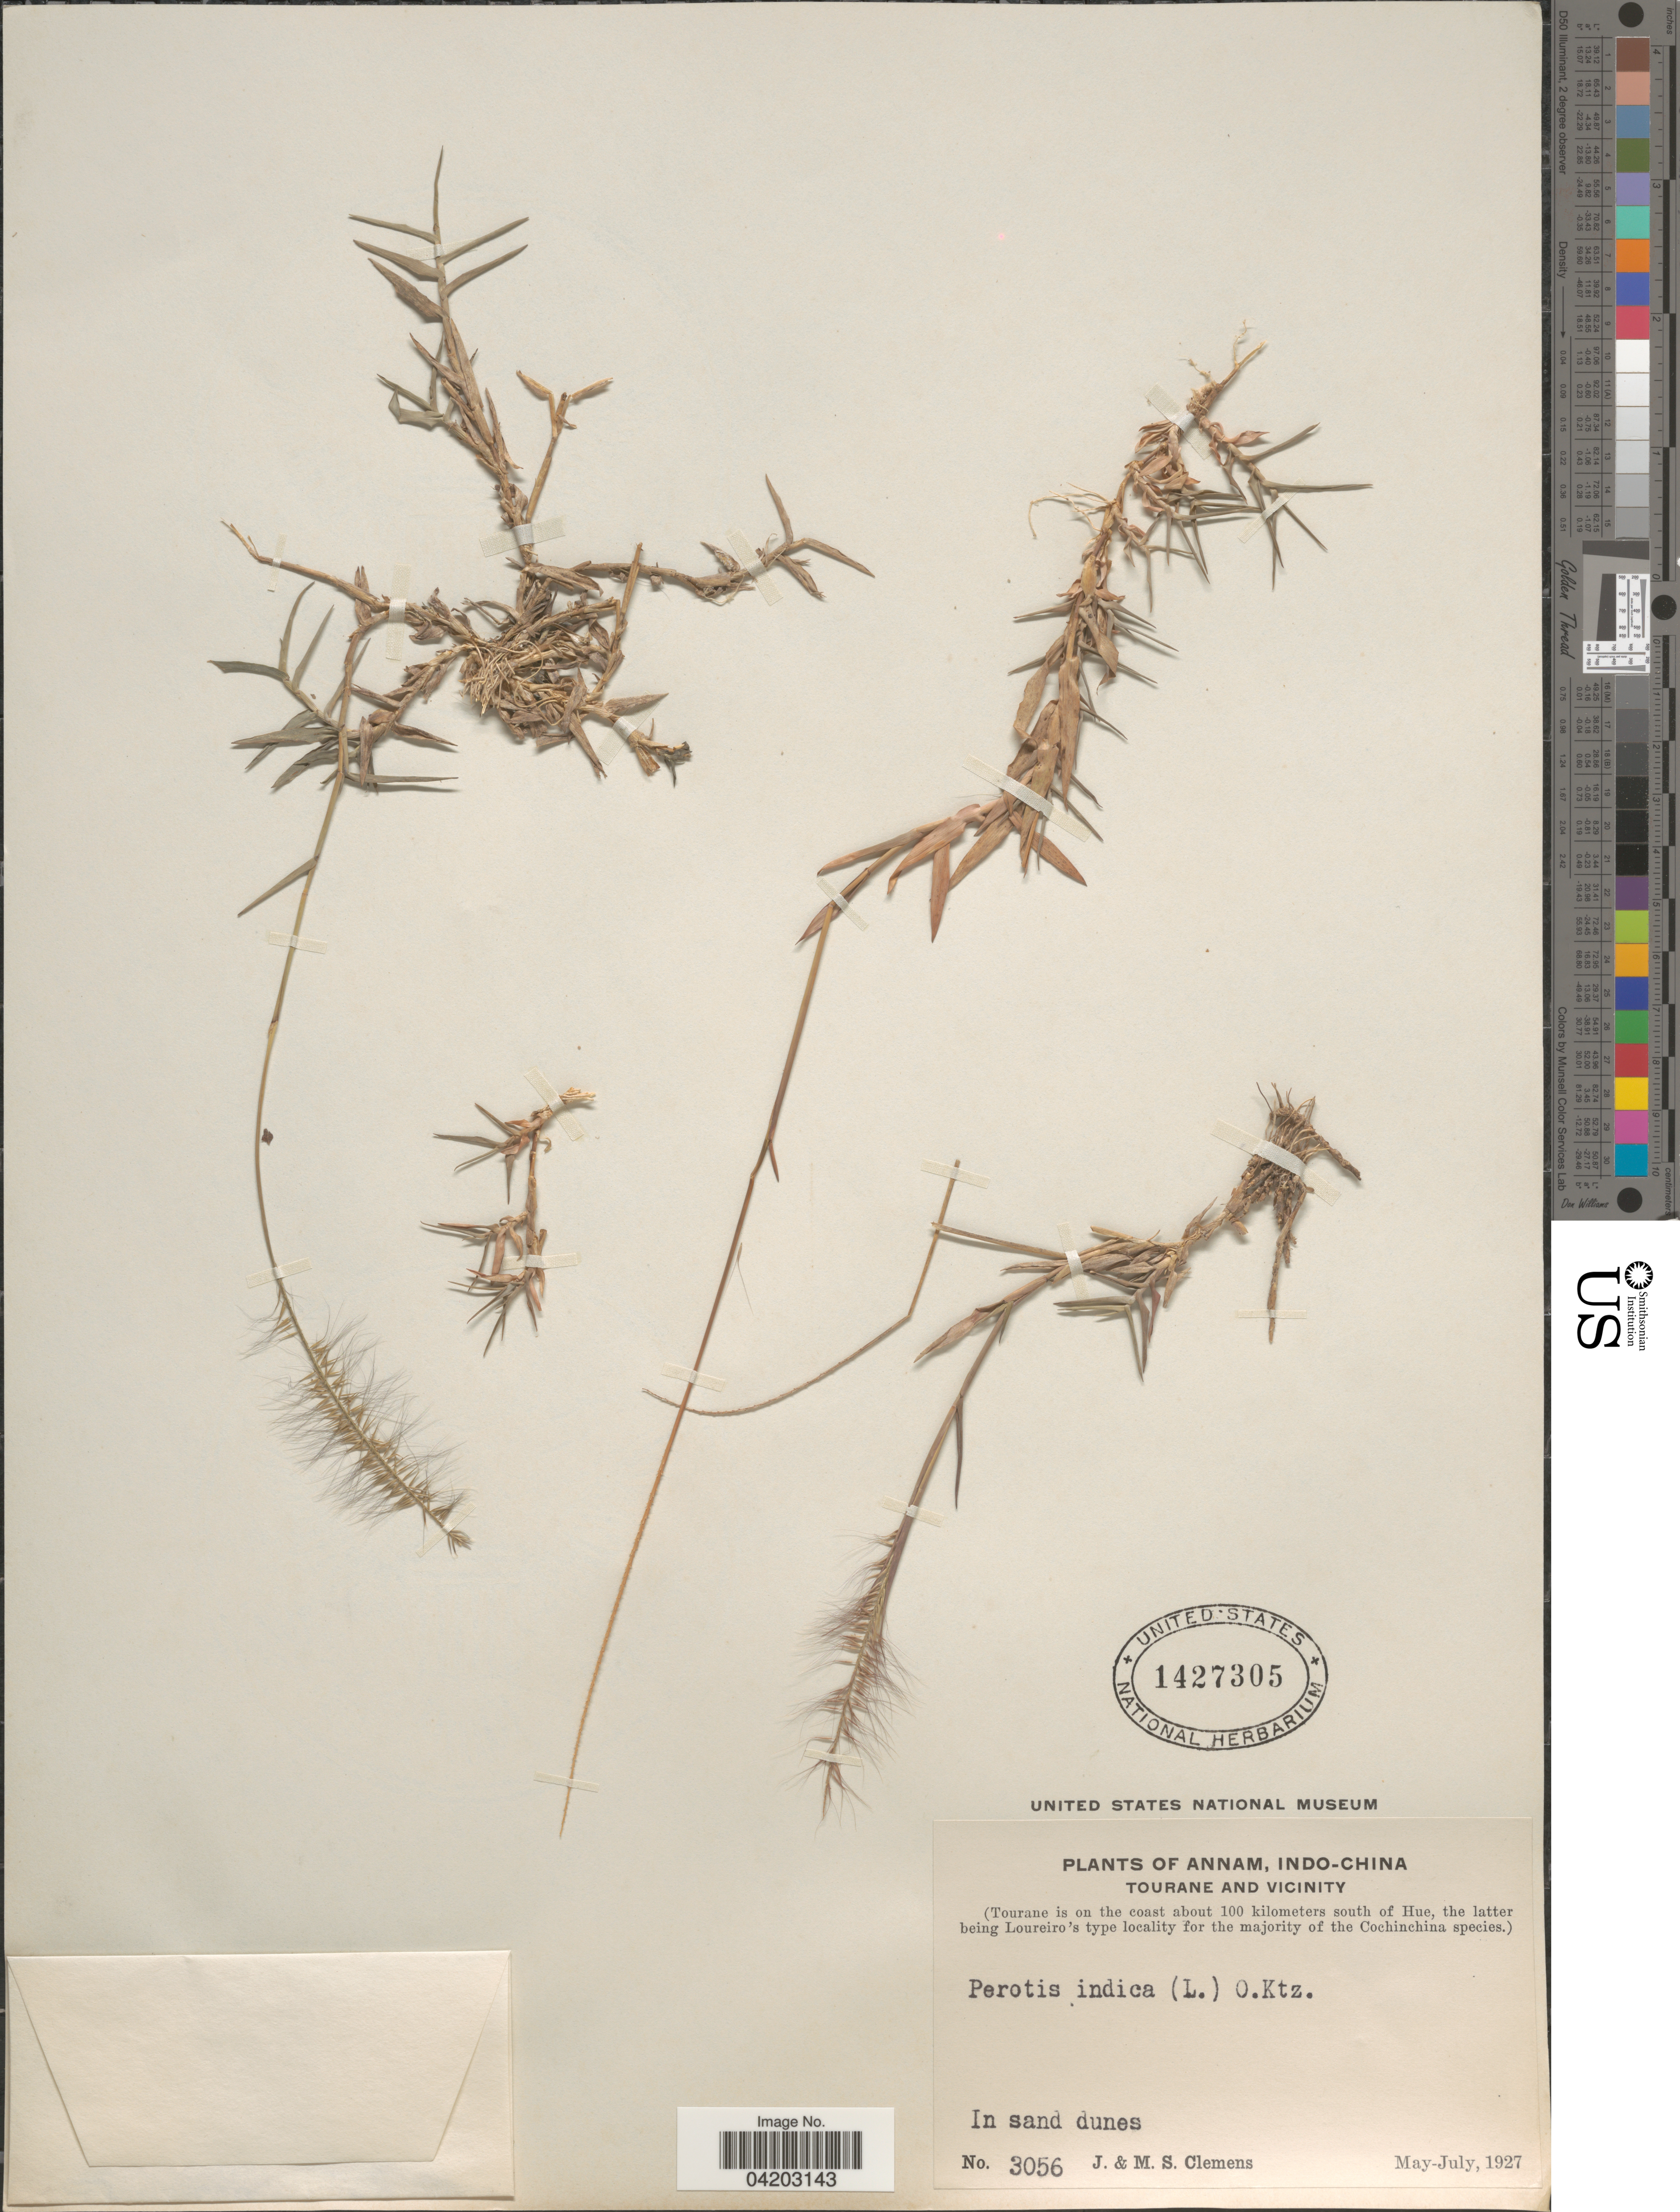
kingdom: Plantae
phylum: Tracheophyta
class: Liliopsida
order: Poales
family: Poaceae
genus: Perotis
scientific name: Perotis indica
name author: (L.) Kuntze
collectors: J. Clemens & M. S. Clemens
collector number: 3056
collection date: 1927-05/1927-07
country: Vietnam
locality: Annam, Indo-China. Tourane and vicinity. (Tourane is on the coast about 100 kilometers south of Hue, the latter being Loureiro's type locality for the majority of the Cochinchina species.).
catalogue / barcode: US 1427305